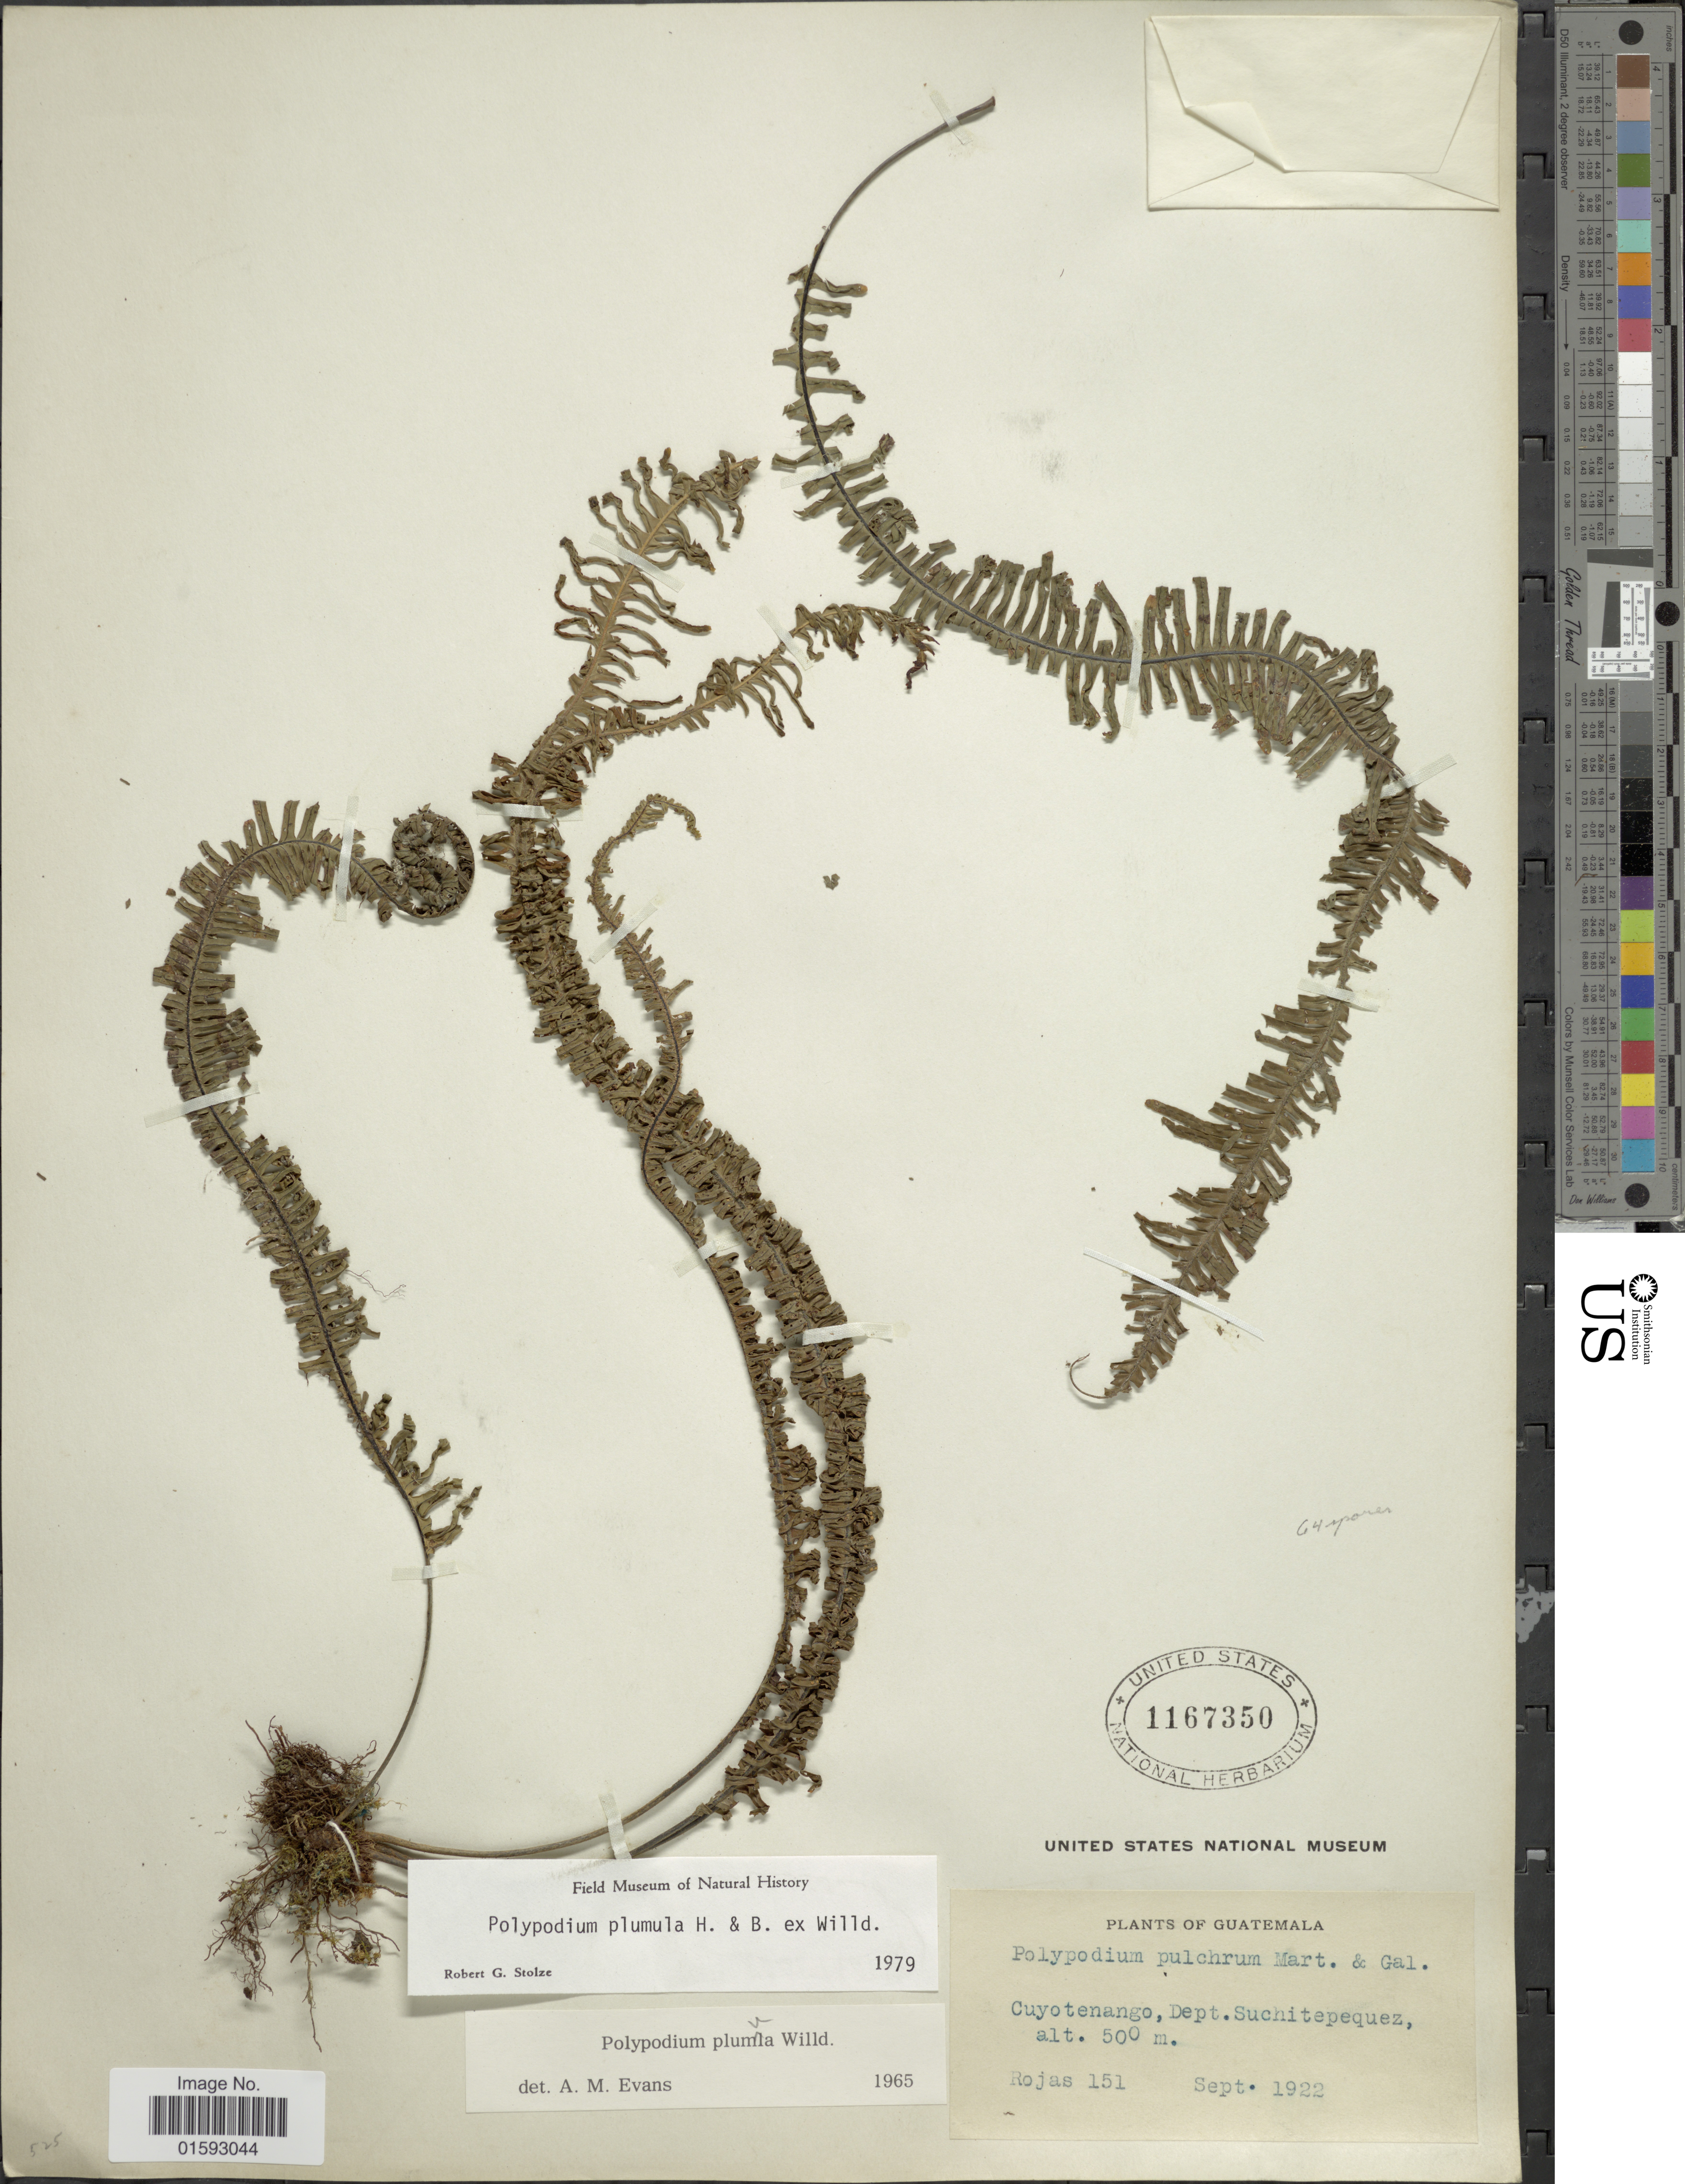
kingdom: Plantae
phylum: Tracheophyta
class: Polypodiopsida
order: Polypodiales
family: Polypodiaceae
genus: Pecluma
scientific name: Pecluma plumula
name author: (Humb. & Bonpl. ex Willd.) M.G. Price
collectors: Rojas, --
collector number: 151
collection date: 1922-09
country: Guatemala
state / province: Suchitepéquez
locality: Cuyotenango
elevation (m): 500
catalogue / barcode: US 1167350